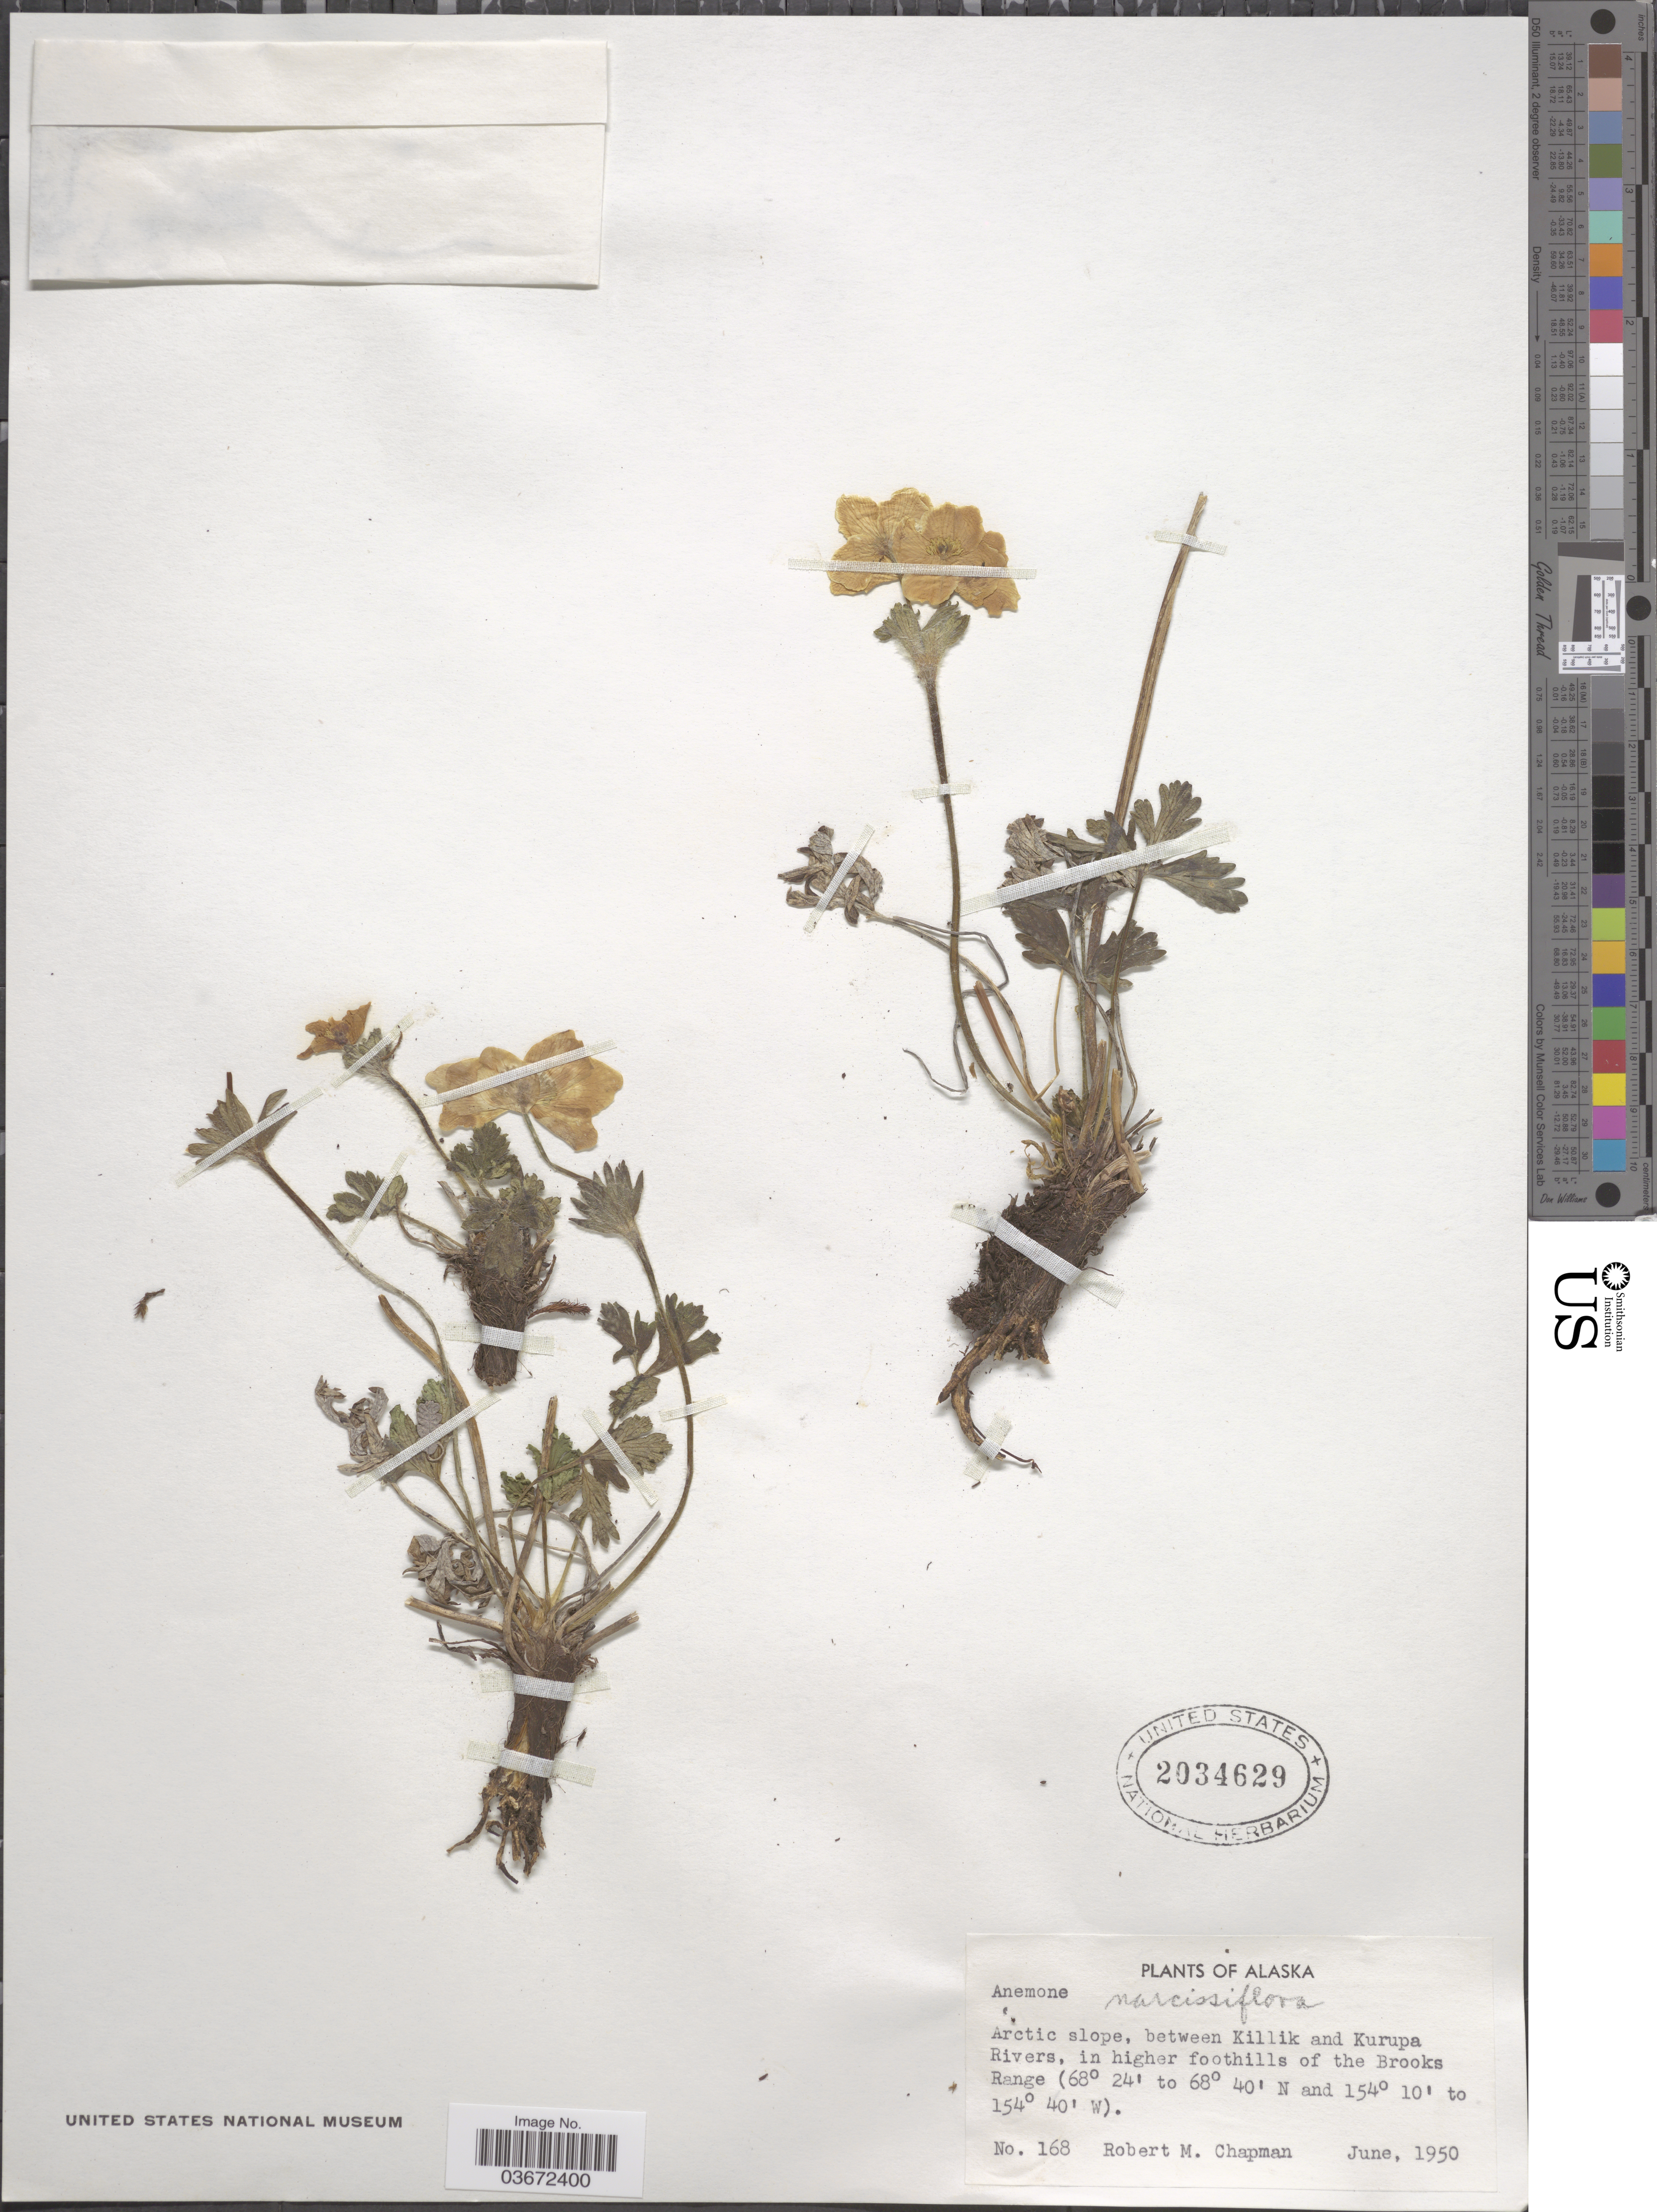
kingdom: Plantae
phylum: Tracheophyta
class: Magnoliopsida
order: Ranunculales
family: Ranunculaceae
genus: Anemone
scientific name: Anemone narcissiflora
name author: L.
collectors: R. M. Chapman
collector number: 168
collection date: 1950-06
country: United States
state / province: Alaska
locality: Arctic slope, between Killik and Kurupa Rivers, in higher foothills of the Brooks Range.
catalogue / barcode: US 2034629